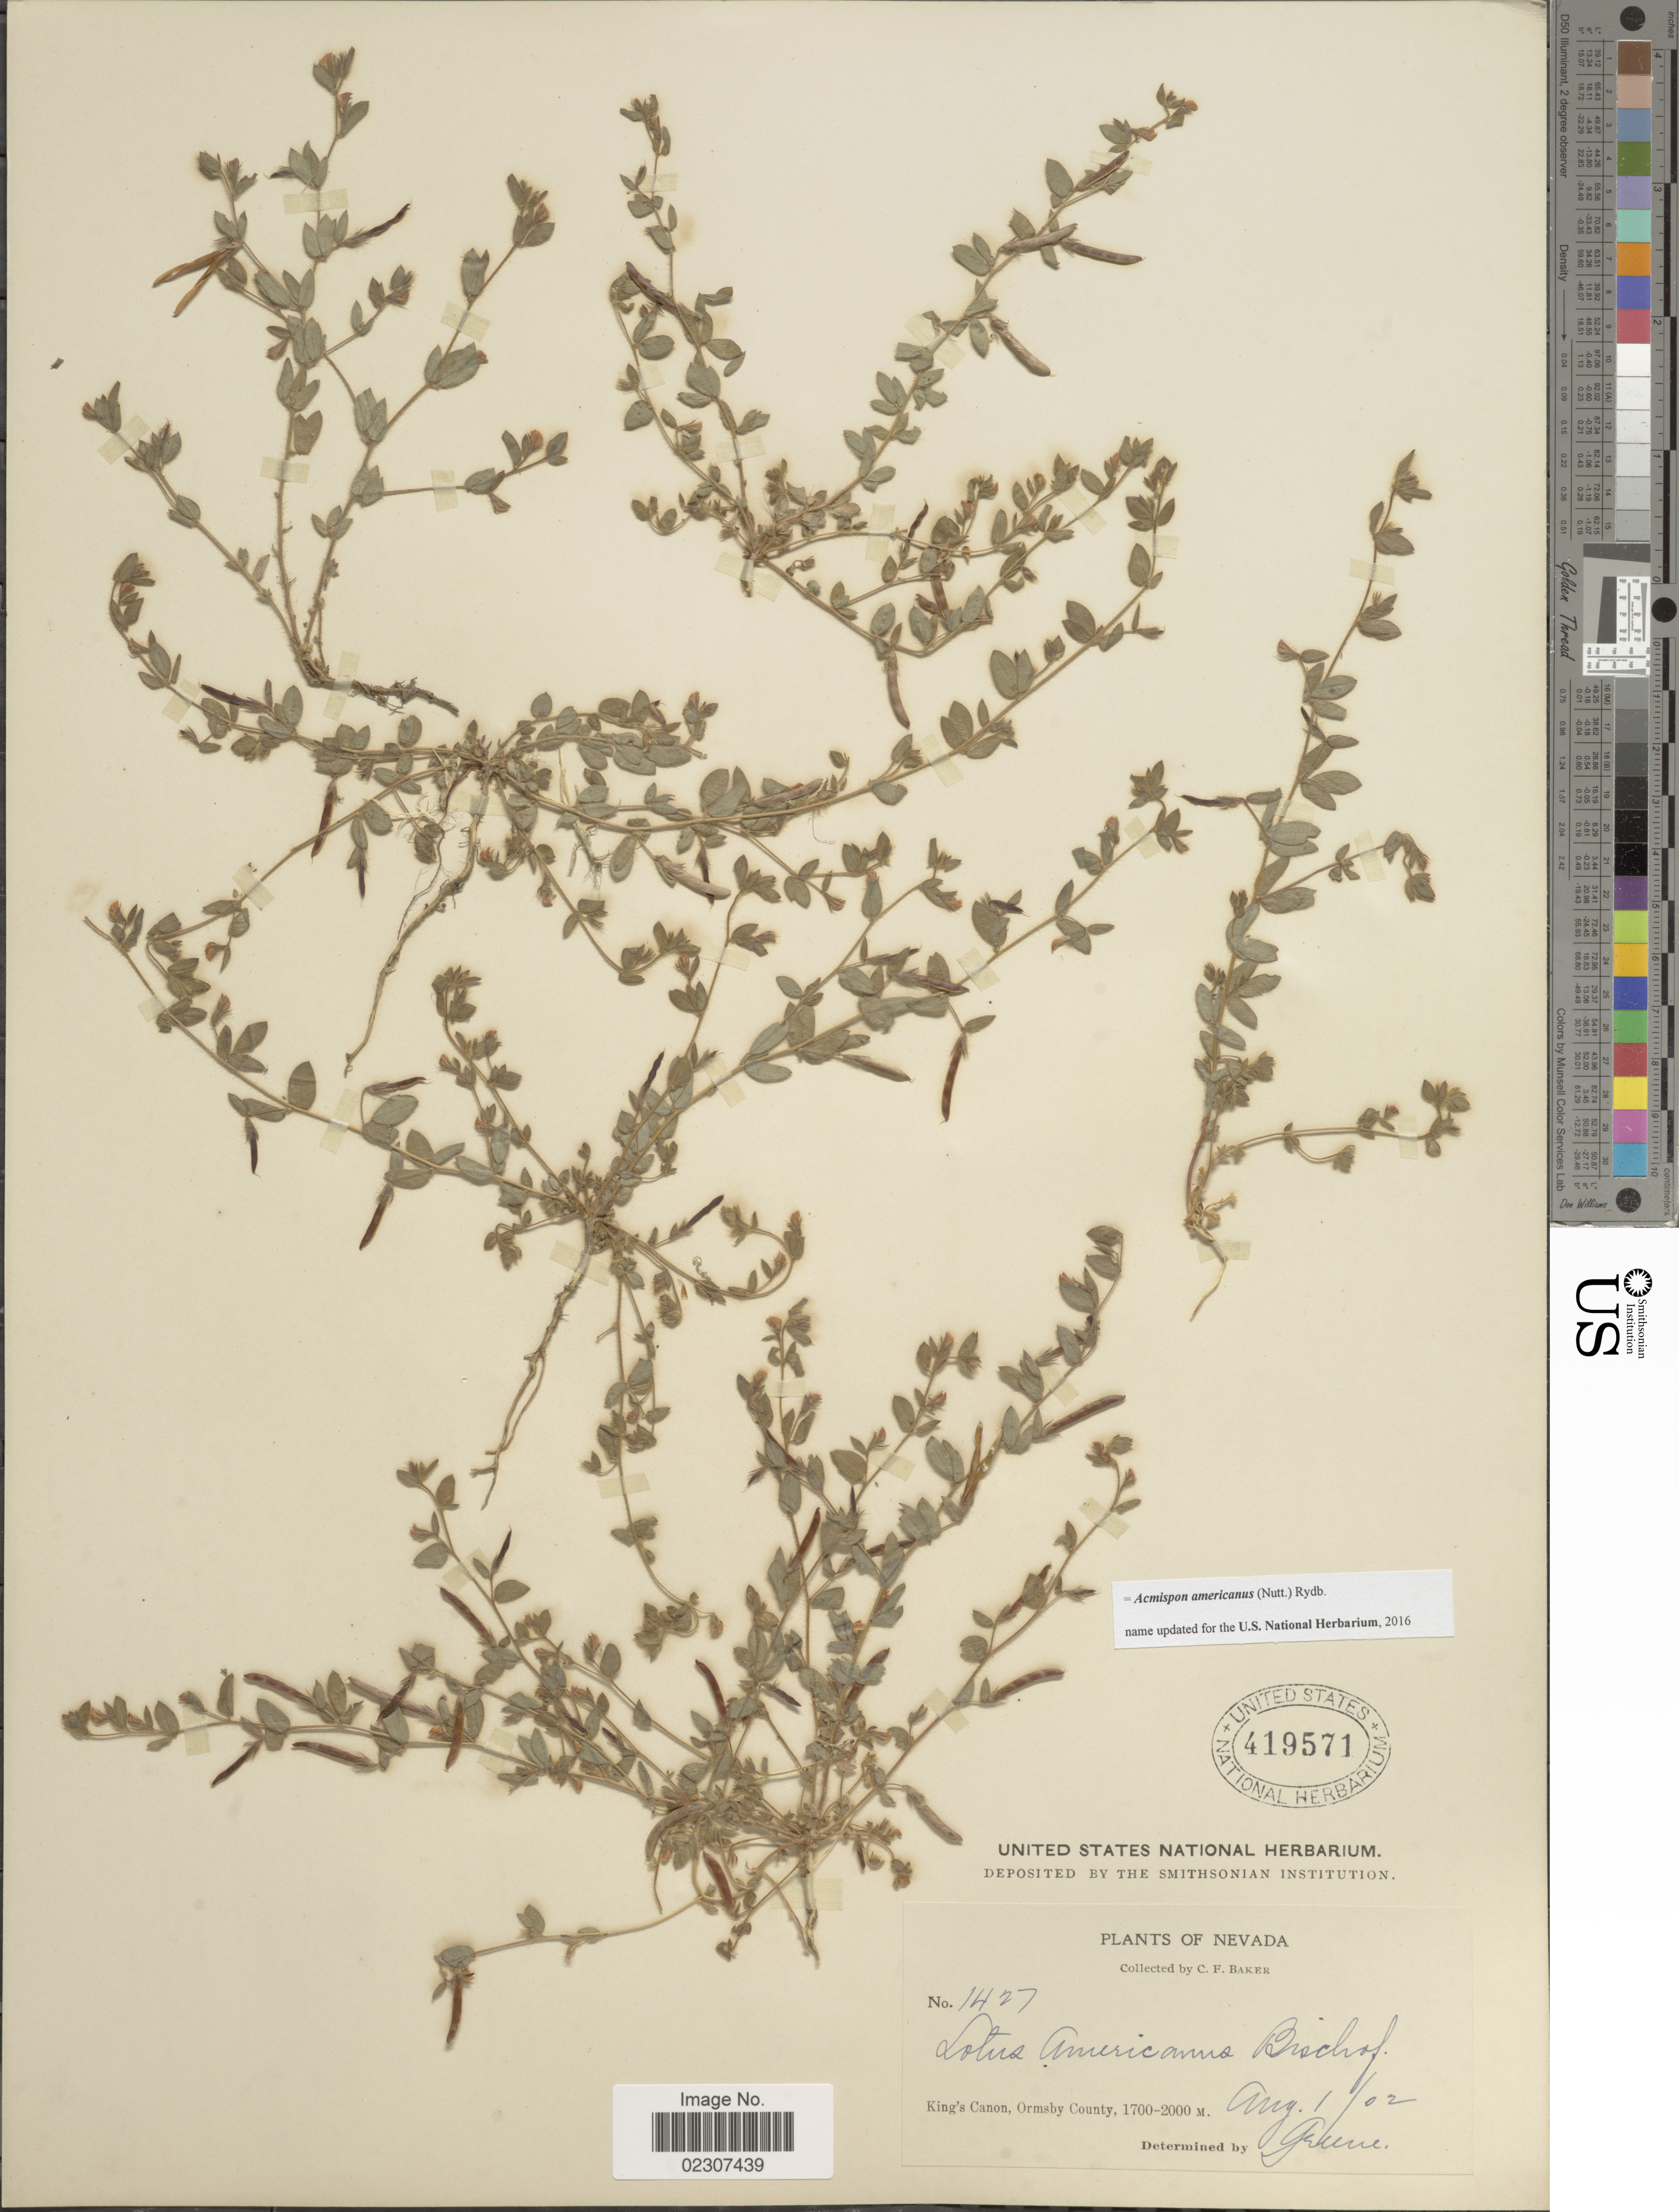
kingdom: Plantae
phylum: Tracheophyta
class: Magnoliopsida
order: Fabales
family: Fabaceae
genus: Acmispon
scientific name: Acmispon americanus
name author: (Nutt.) Rydb.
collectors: C. F. Baker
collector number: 1427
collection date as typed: Transcribed d/m/y: 1/8/2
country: United States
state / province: Nevada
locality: Nevada, King's Canon, Ormsby County.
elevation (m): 1700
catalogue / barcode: US 419571